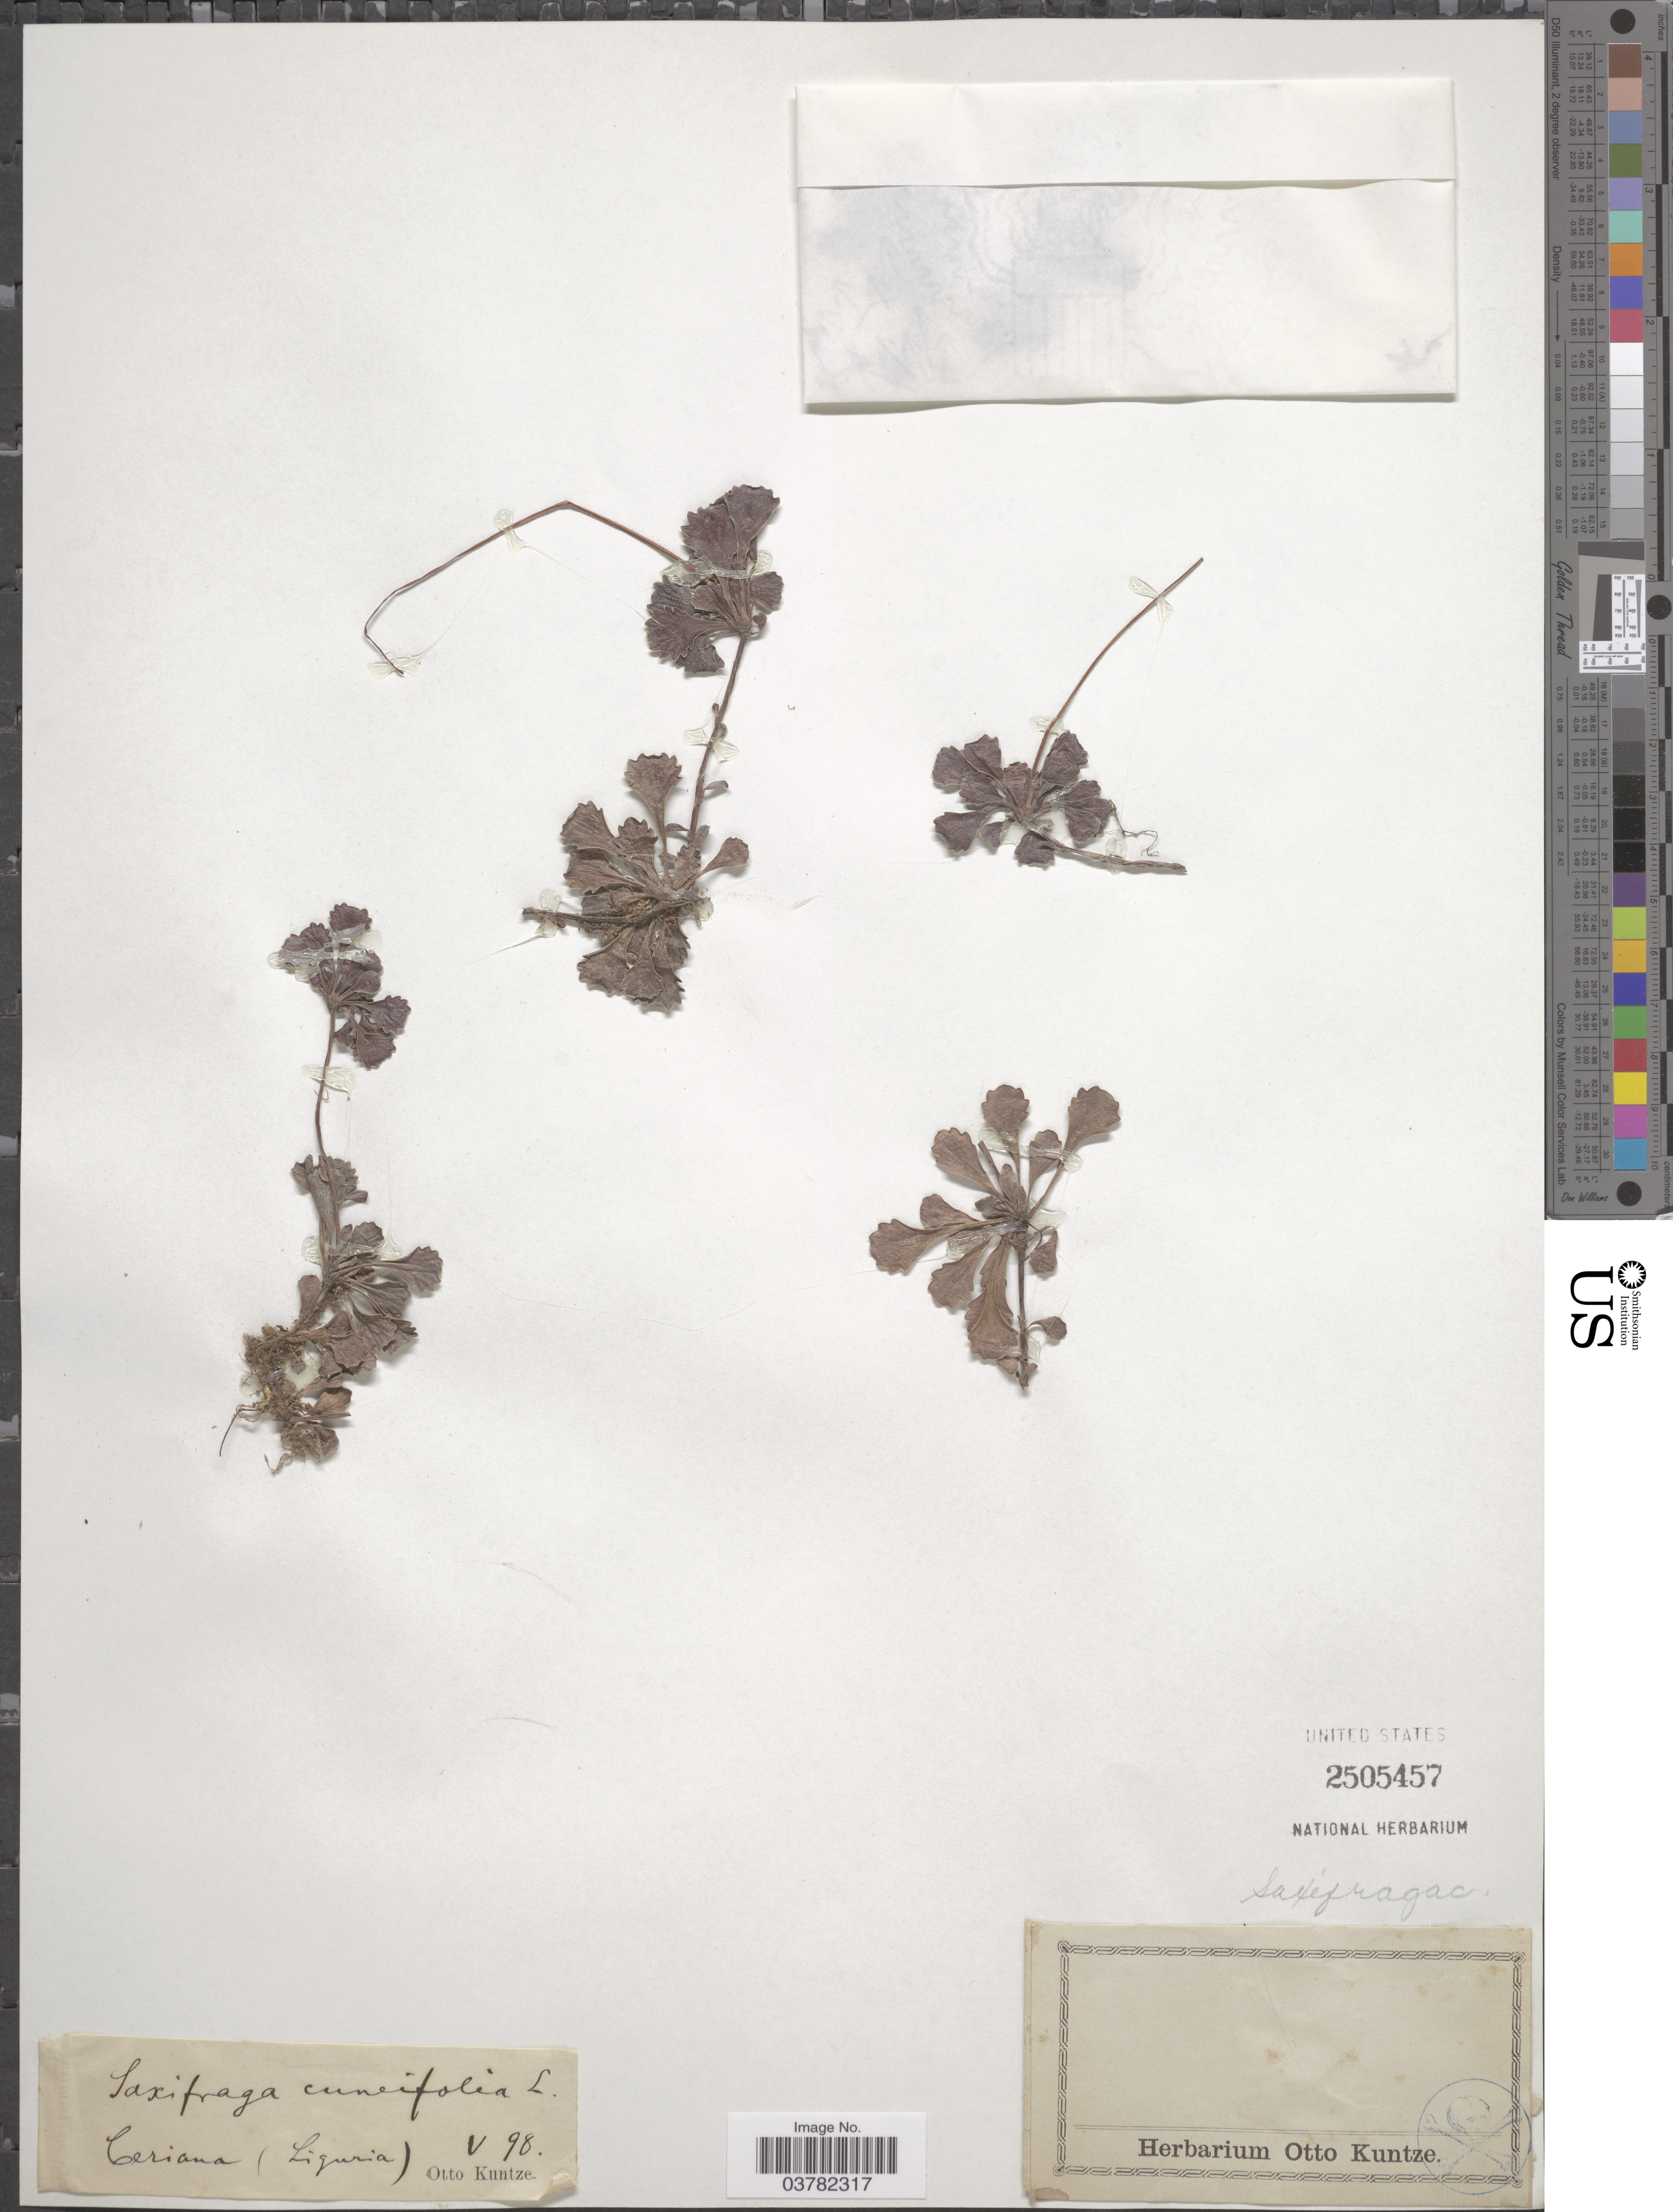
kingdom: Plantae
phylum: Tracheophyta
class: Magnoliopsida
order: Saxifragales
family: Saxifragaceae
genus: Saxifraga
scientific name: Saxifraga cuneifolia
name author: L.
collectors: C.E.O. Kuntze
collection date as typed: Transcribed d/m/y: /5/98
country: Italy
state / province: Liguria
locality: Ceriana.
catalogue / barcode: US 2505457